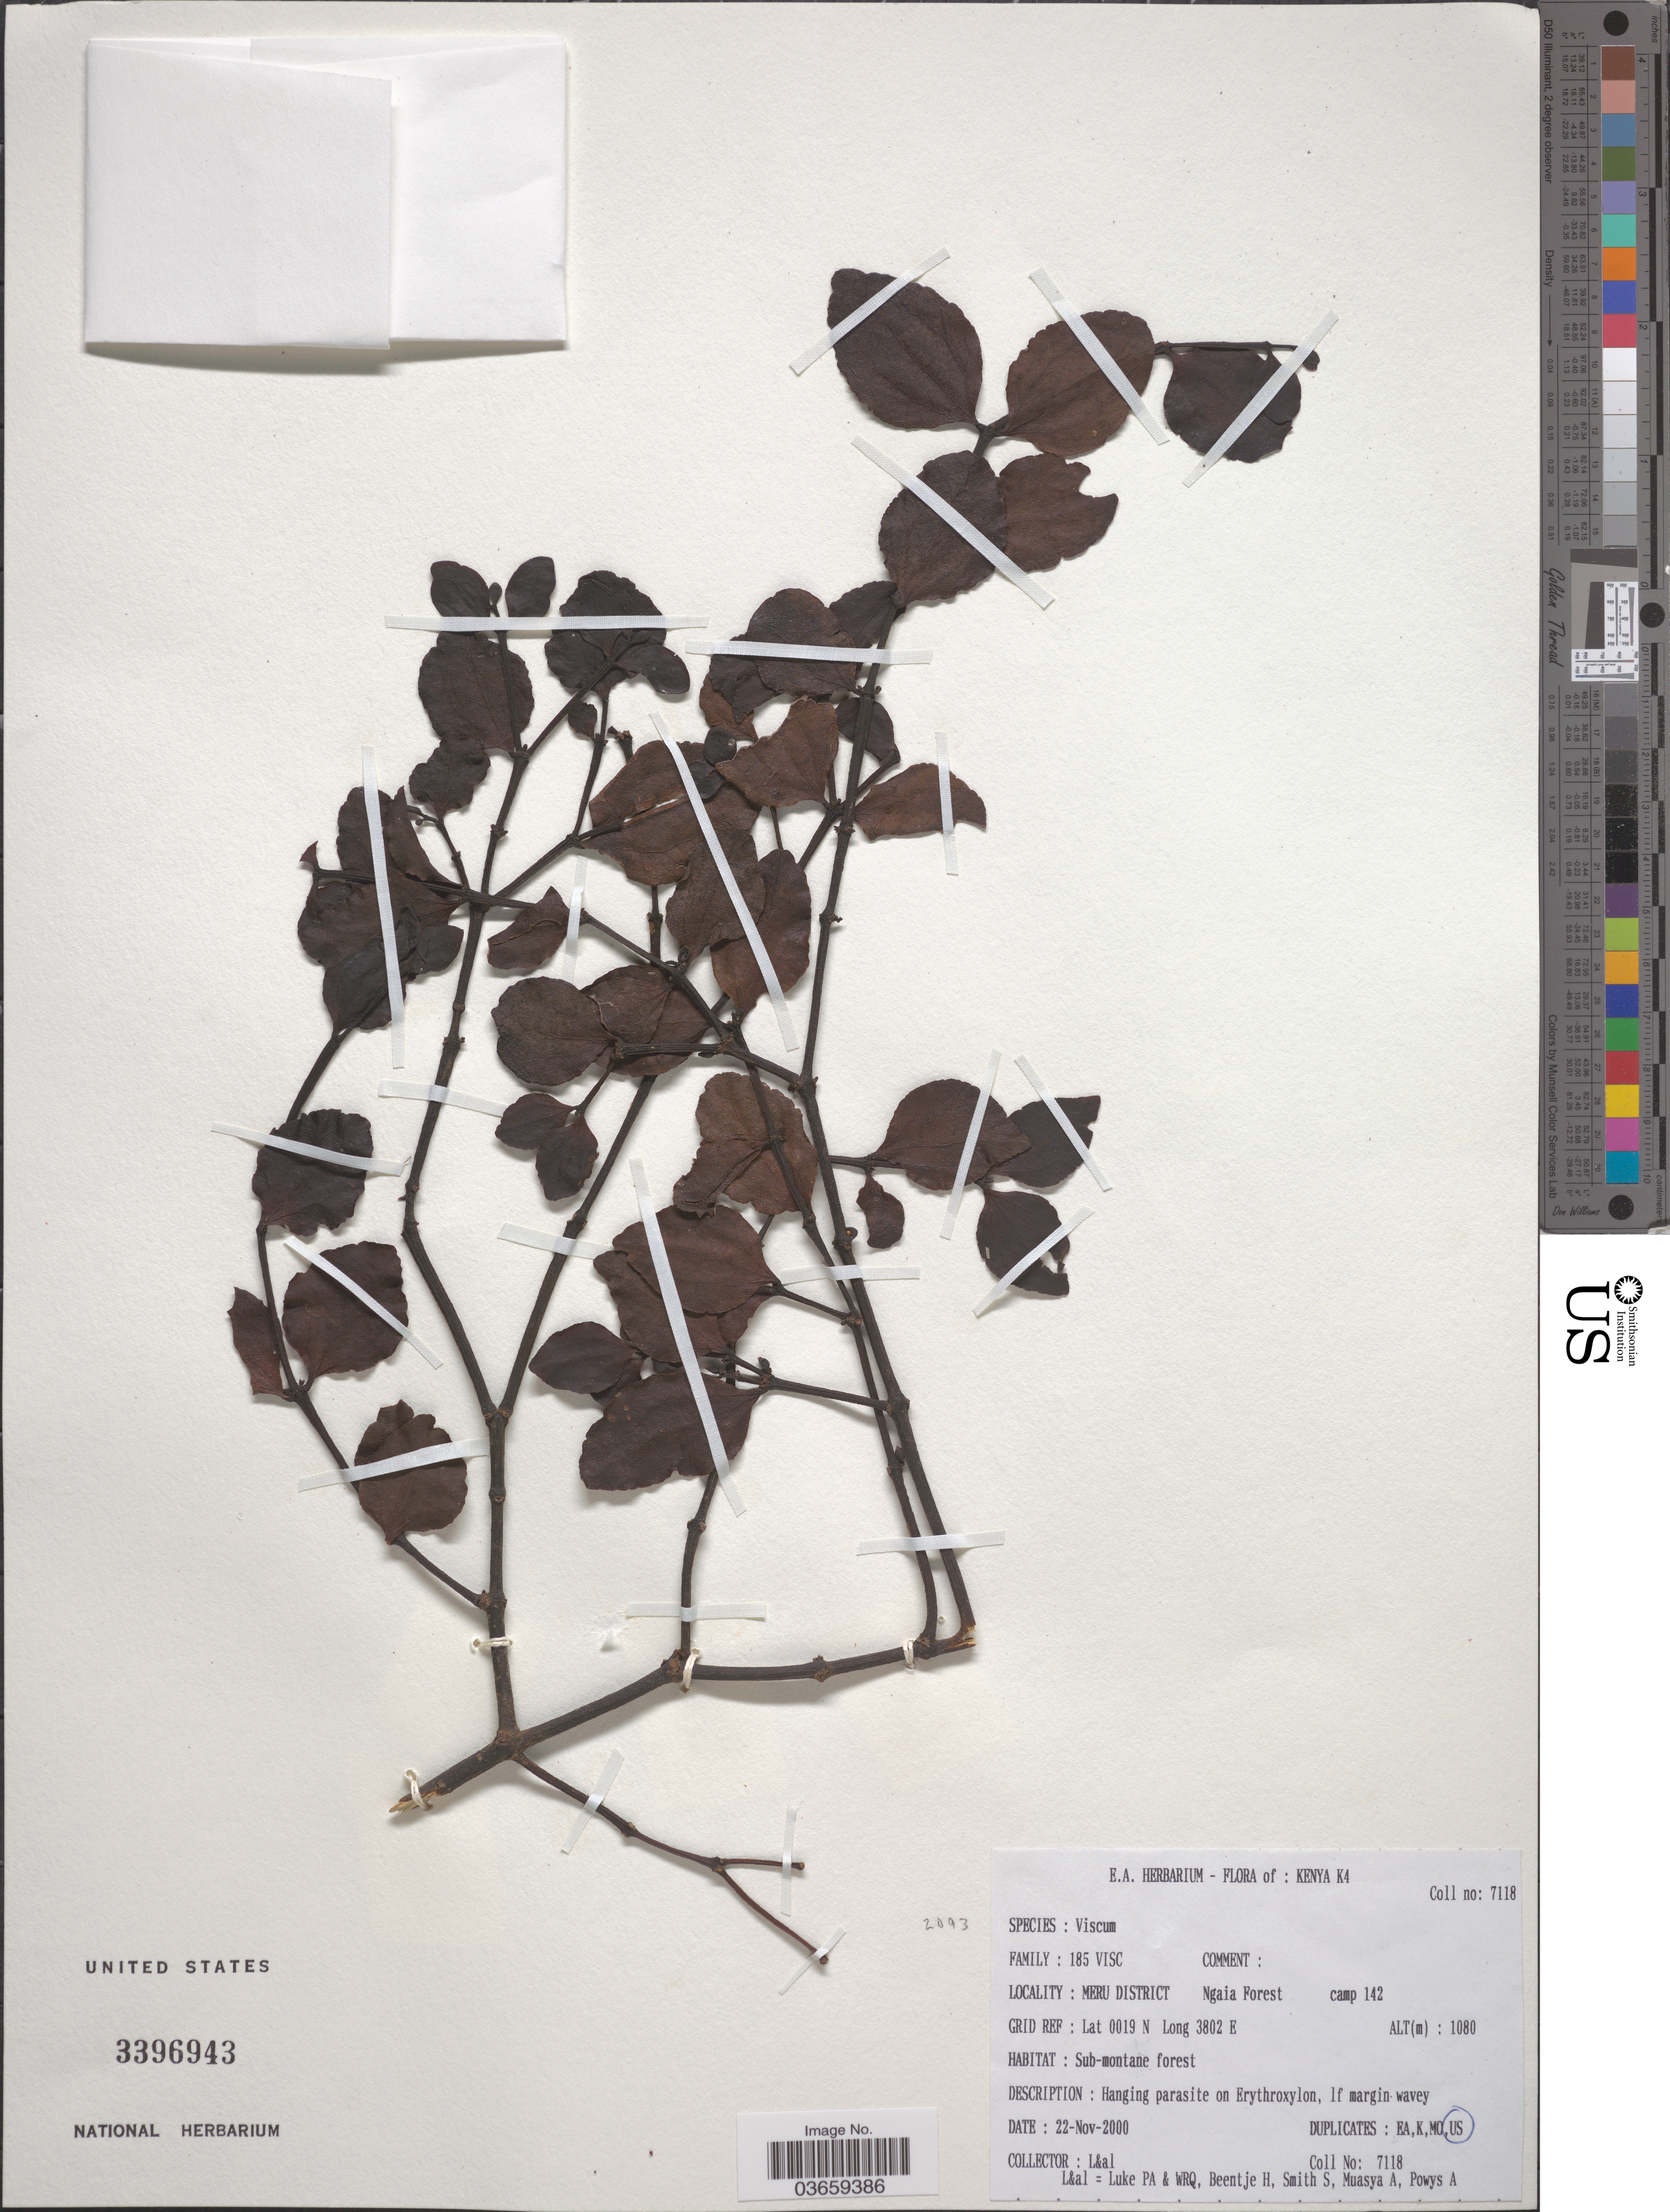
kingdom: Plantae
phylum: Tracheophyta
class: Magnoliopsida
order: Santalales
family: Viscaceae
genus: Viscum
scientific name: Viscum sp.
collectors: P. Luke, Q. Luke, H. J. Beentje, S. Smith & et al.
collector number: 7118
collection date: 2000-11-22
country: Kenya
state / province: Meru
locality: K4. Meru District Ngaia Forest camp 142.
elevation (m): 1080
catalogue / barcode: US 3396943